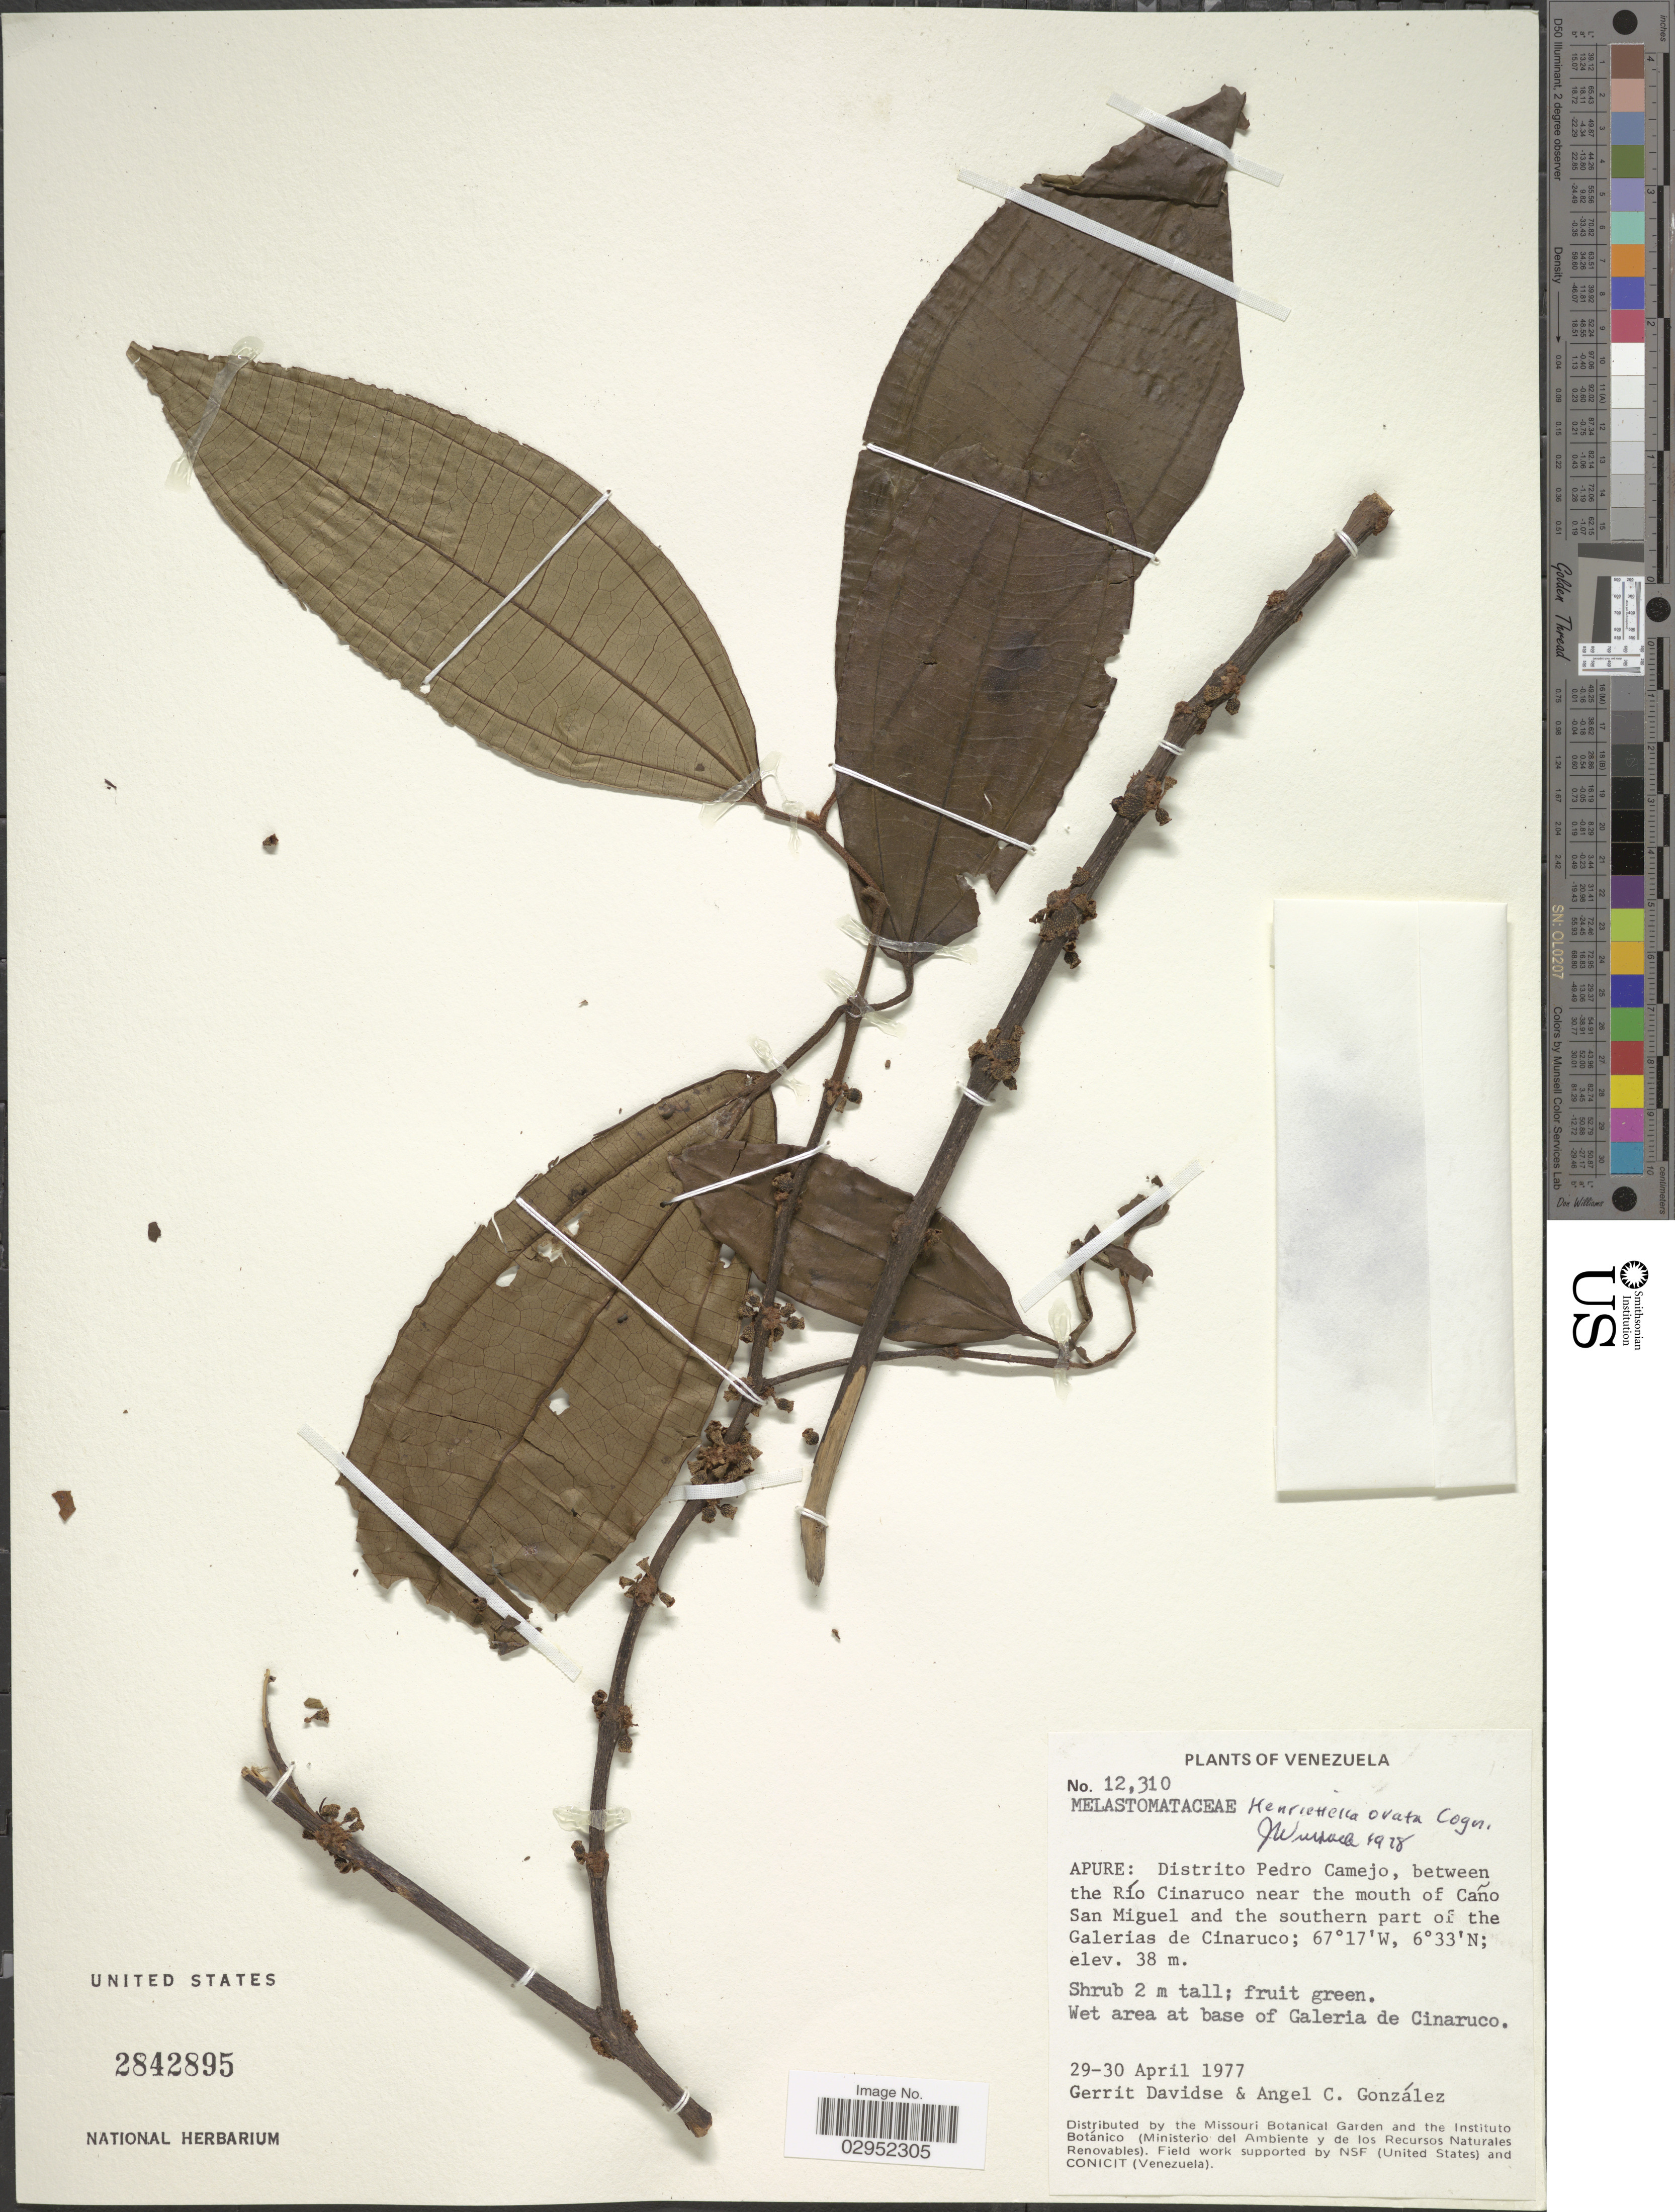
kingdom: Plantae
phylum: Tracheophyta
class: Magnoliopsida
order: Myrtales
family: Melastomataceae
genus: Henriettea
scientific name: Henriettea ovata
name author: (Cogn.) Penneys et al.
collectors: G. Davidse & A. C. González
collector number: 12310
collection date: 1977-04-29/1977-04-30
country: Venezuela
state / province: Apure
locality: Distrito Pedro Camejo, between the Río Cinaruco near the mouth of Caño San Miguel and the southern part of the Galerias de Cinaruco. Wet area at base of Galeria de Cinaruco.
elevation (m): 38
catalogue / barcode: US 2842895